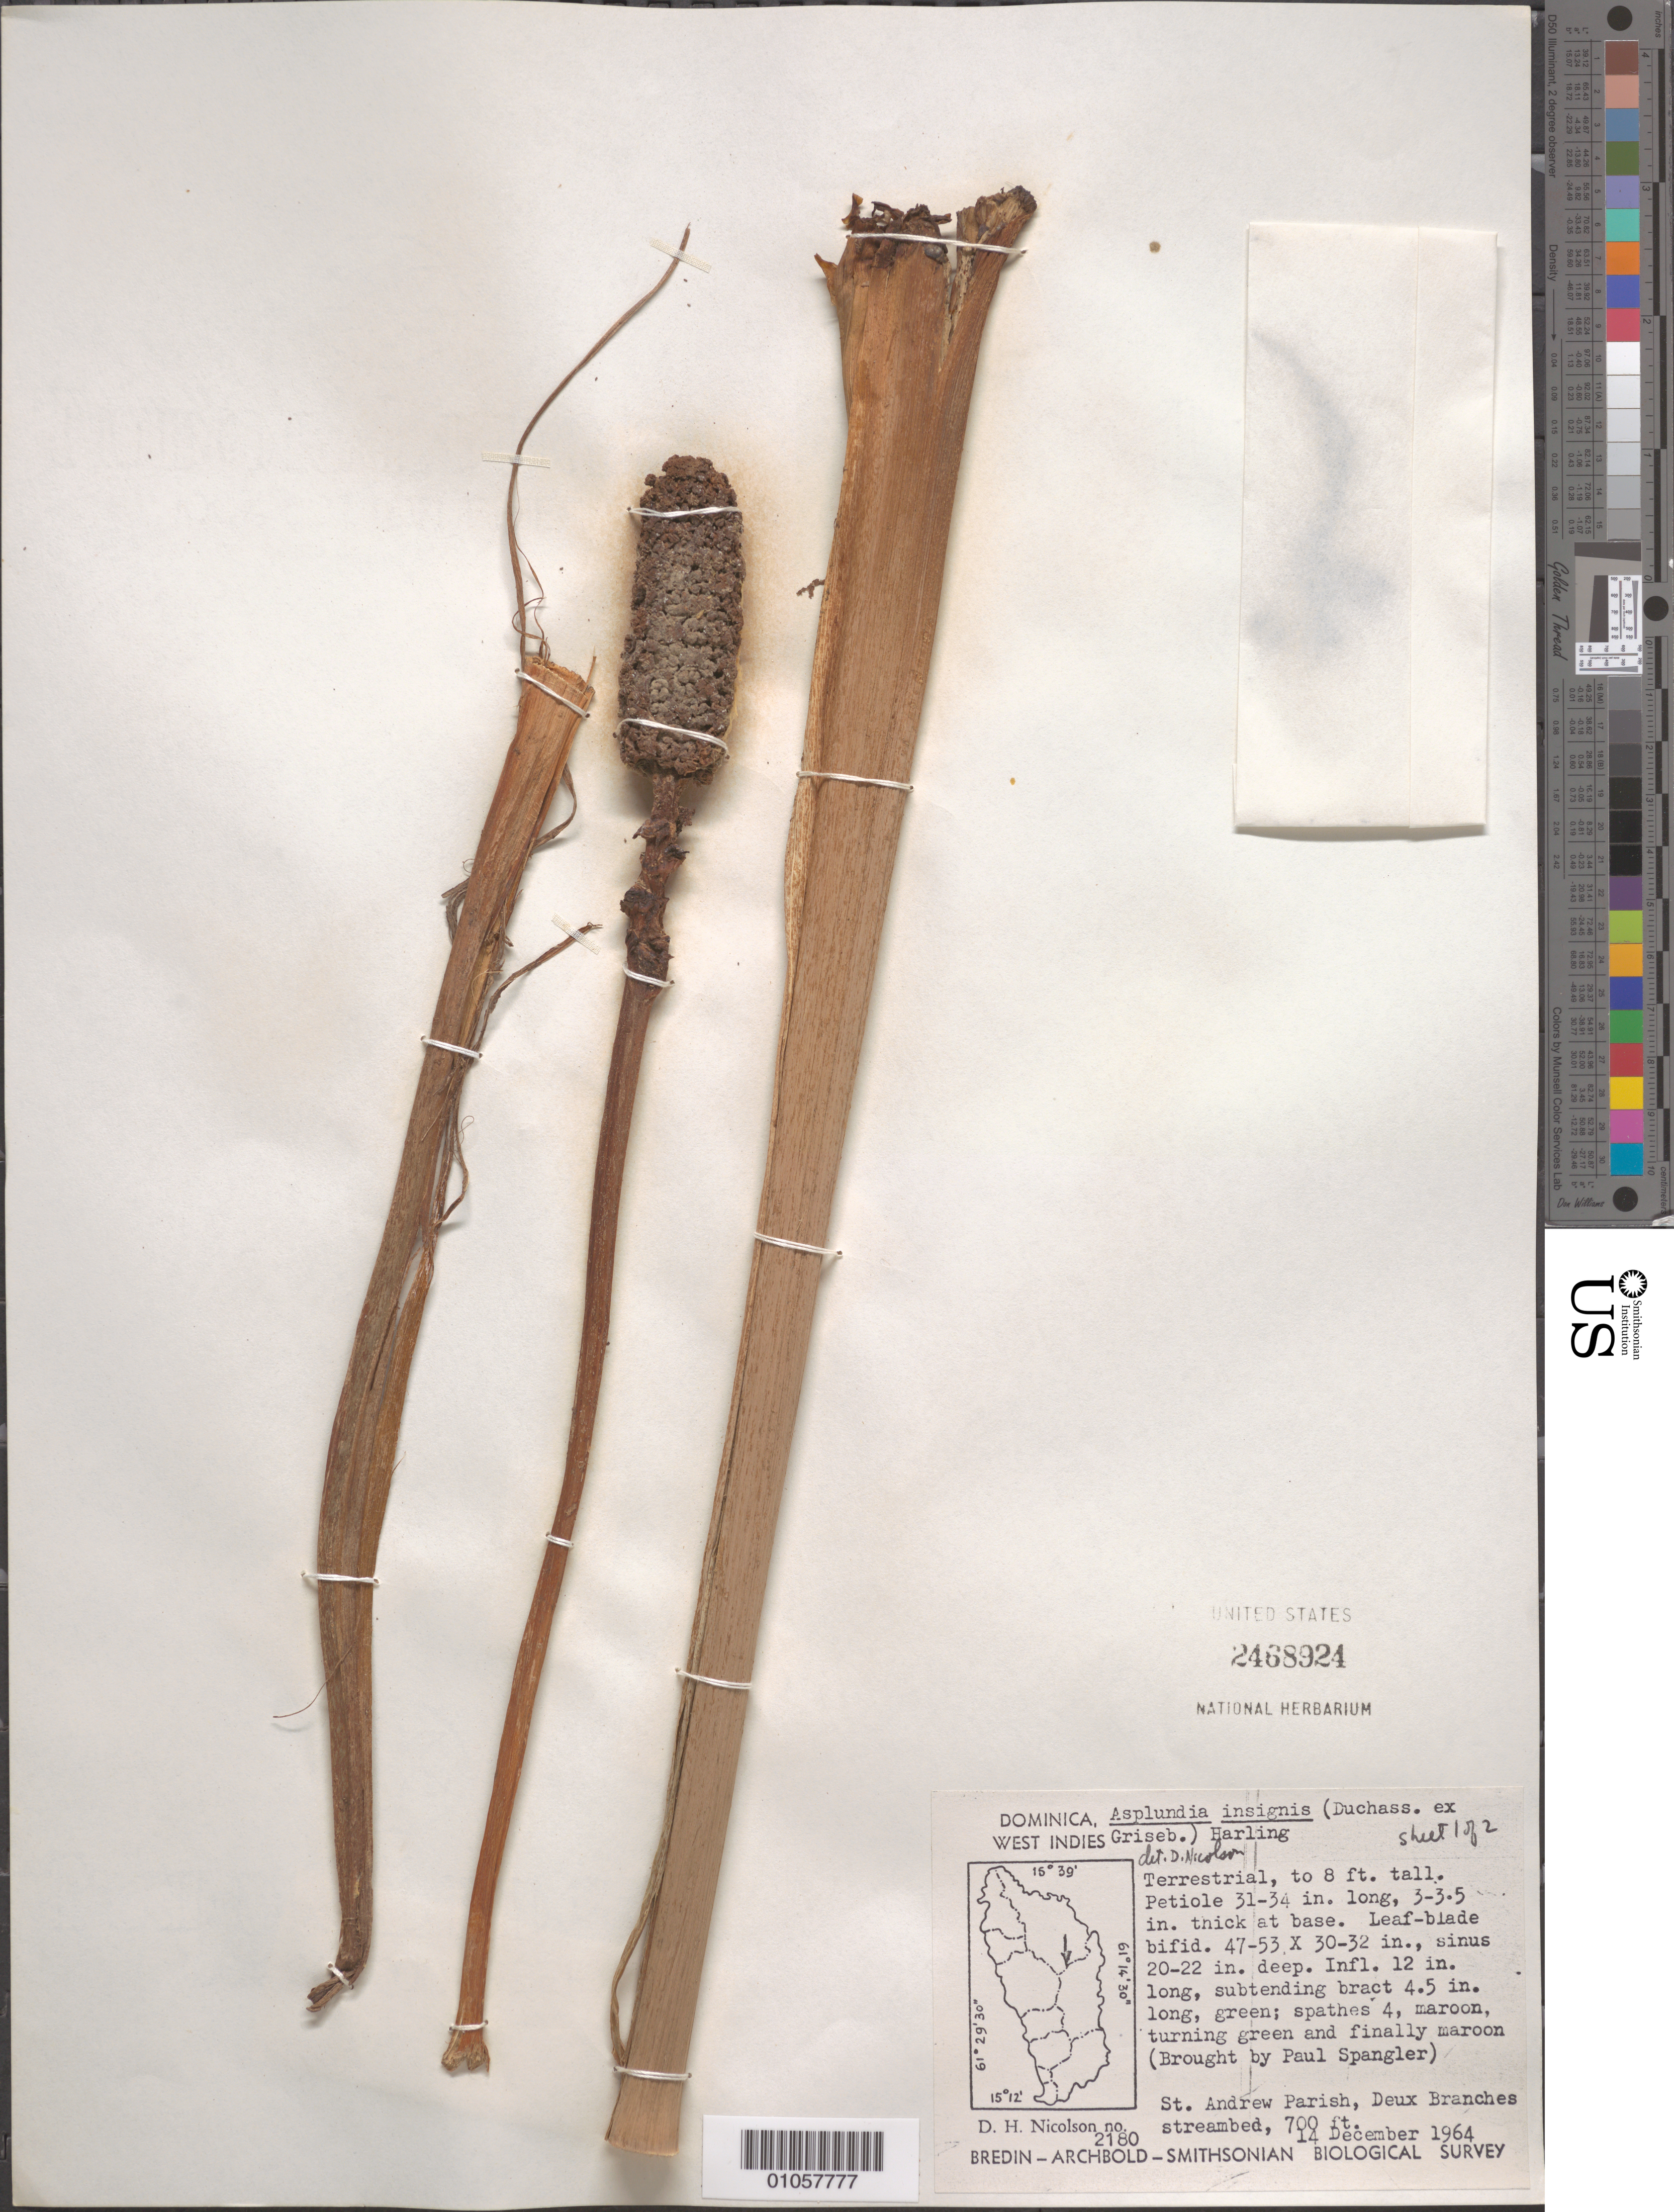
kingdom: Plantae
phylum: Tracheophyta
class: Liliopsida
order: Pandanales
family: Cyclanthaceae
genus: Asplundia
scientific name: Asplundia insignis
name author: (Duchass. ex Griseb.) Harling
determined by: Nicolson, Dan H.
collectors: D. H. Nicolson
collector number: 2180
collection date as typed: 14 Dec 1964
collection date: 1964-12-14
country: Dominica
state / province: St. Andrew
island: Dominica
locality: Deux Branches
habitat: Streambed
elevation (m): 213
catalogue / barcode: US 2468924